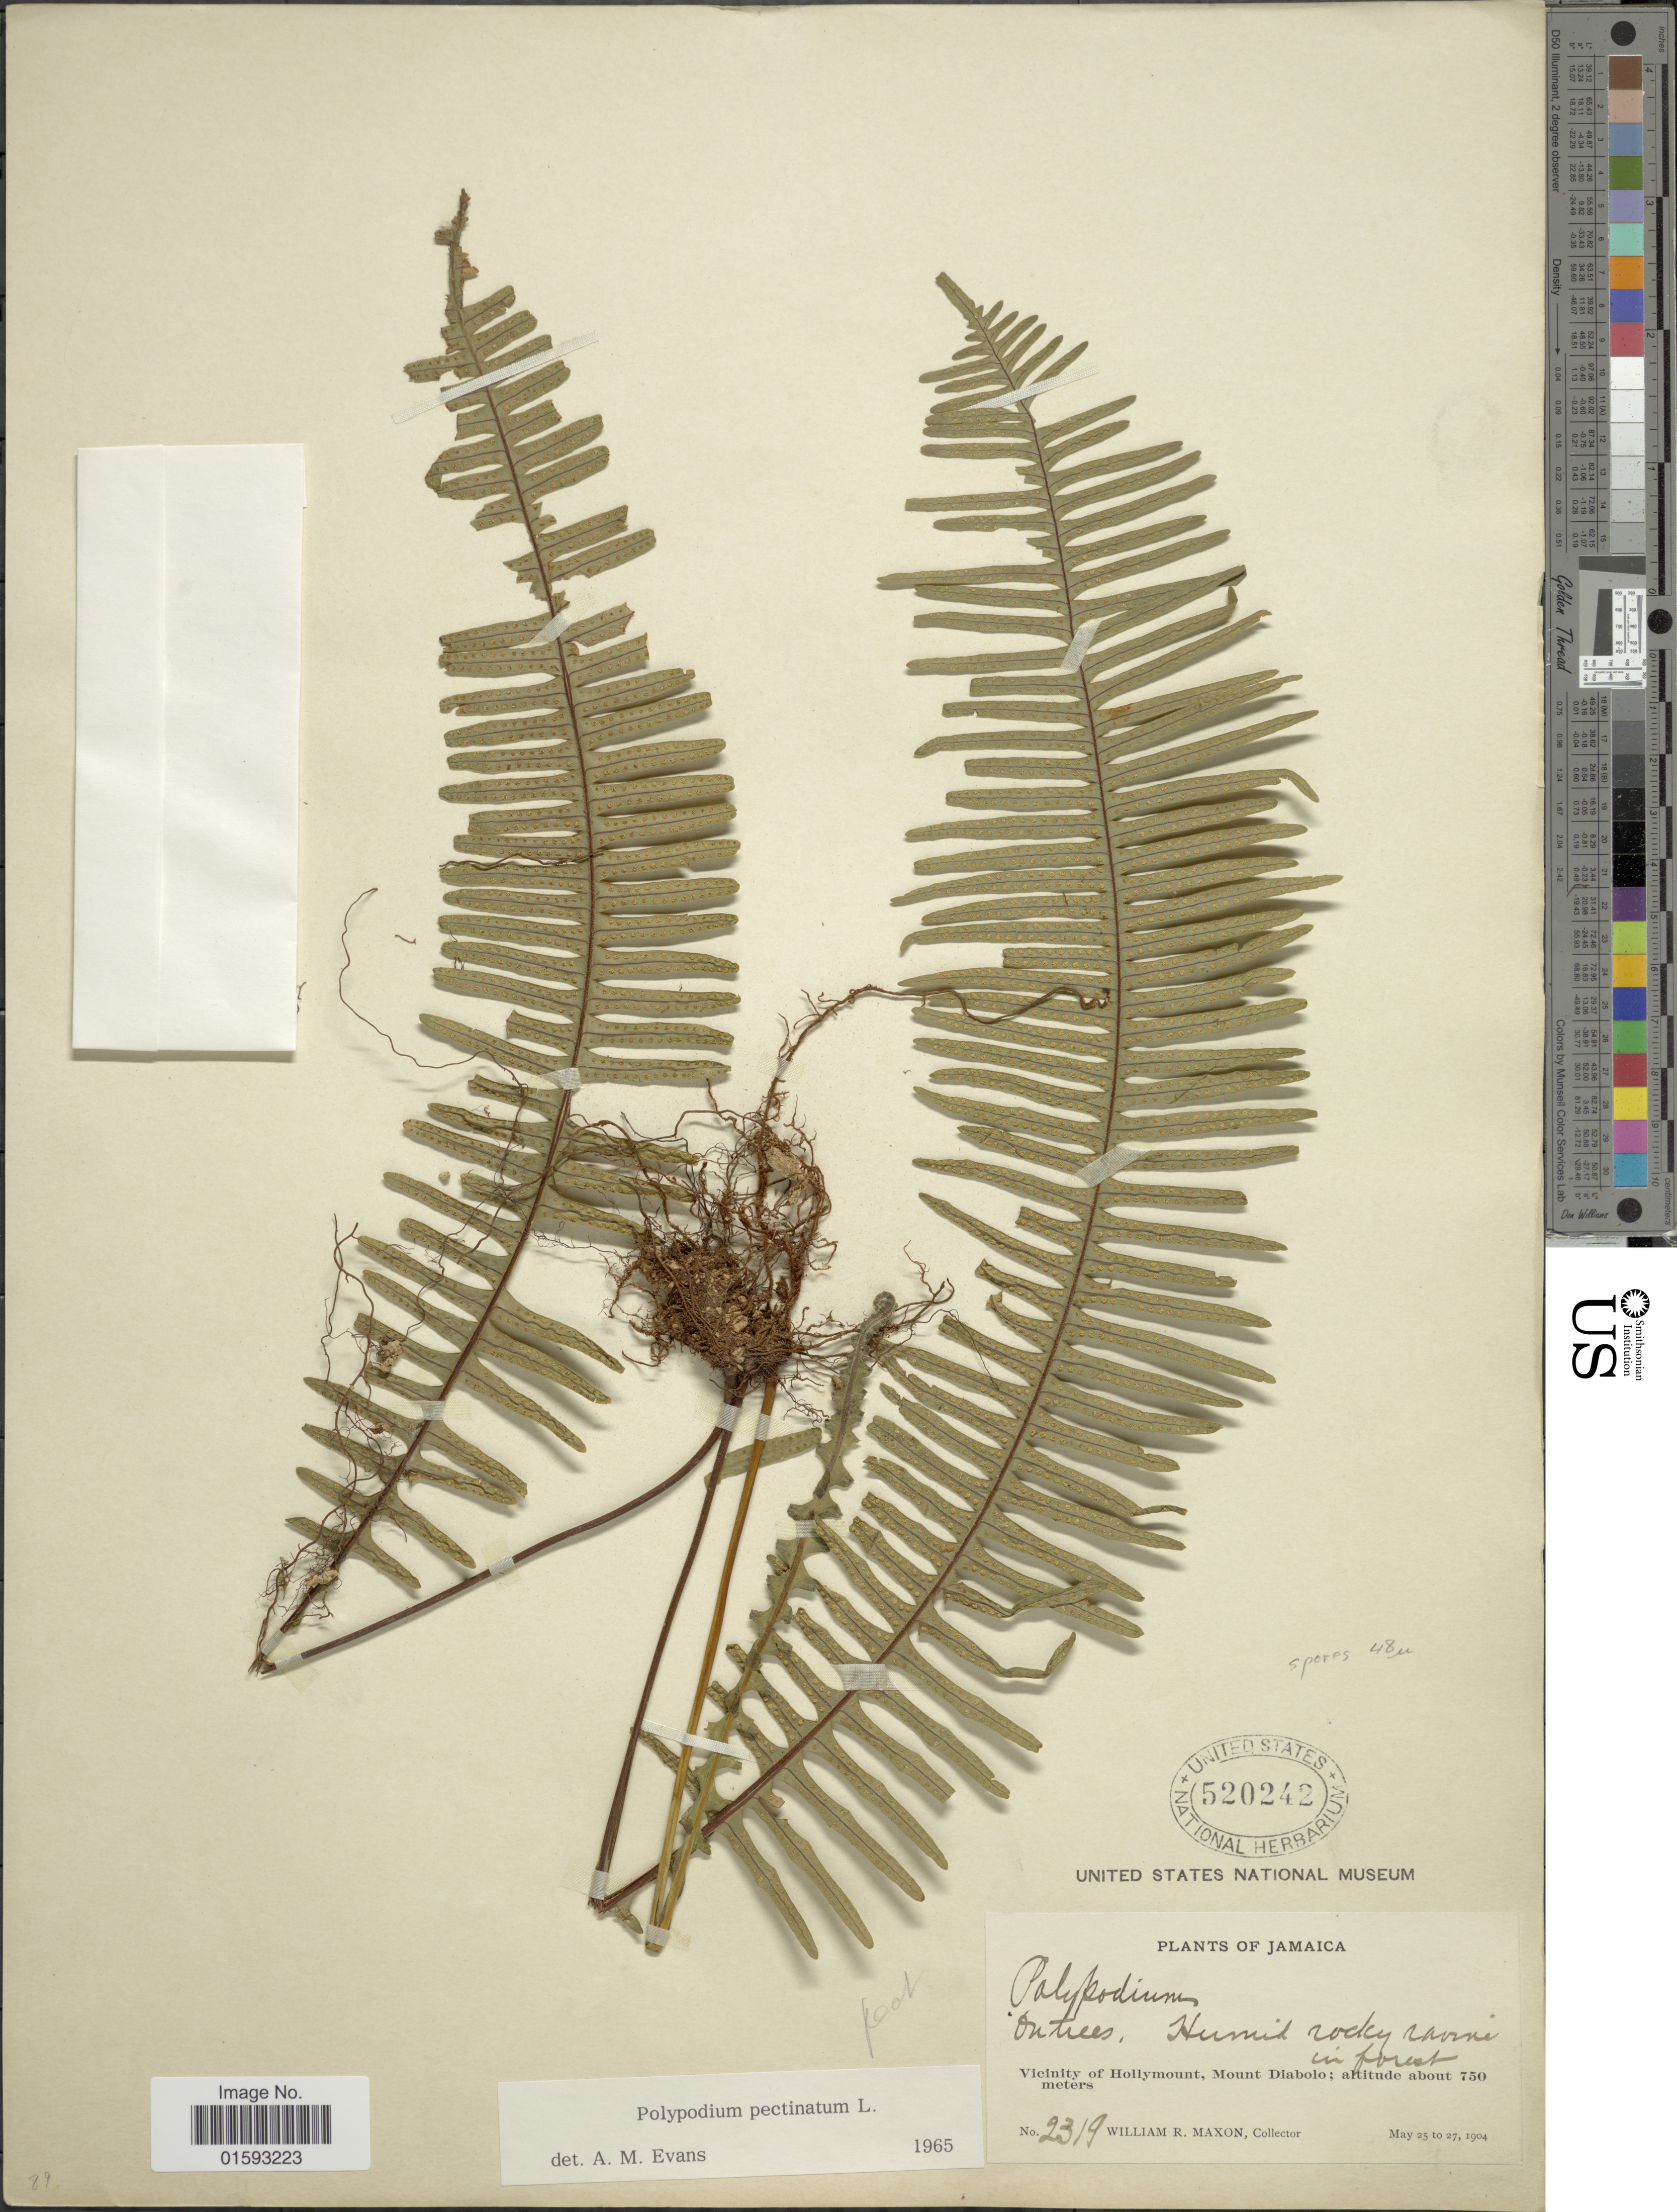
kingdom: Plantae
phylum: Tracheophyta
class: Polypodiopsida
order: Polypodiales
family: Polypodiaceae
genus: Pecluma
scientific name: Pecluma pectinata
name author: (L.) M.G. Price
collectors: W. R. Maxon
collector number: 2319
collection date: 1904-05-25/1904-05-27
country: Jamaica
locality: Vicinity of Hollymount, Mount Diabolo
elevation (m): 750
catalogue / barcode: US 520242